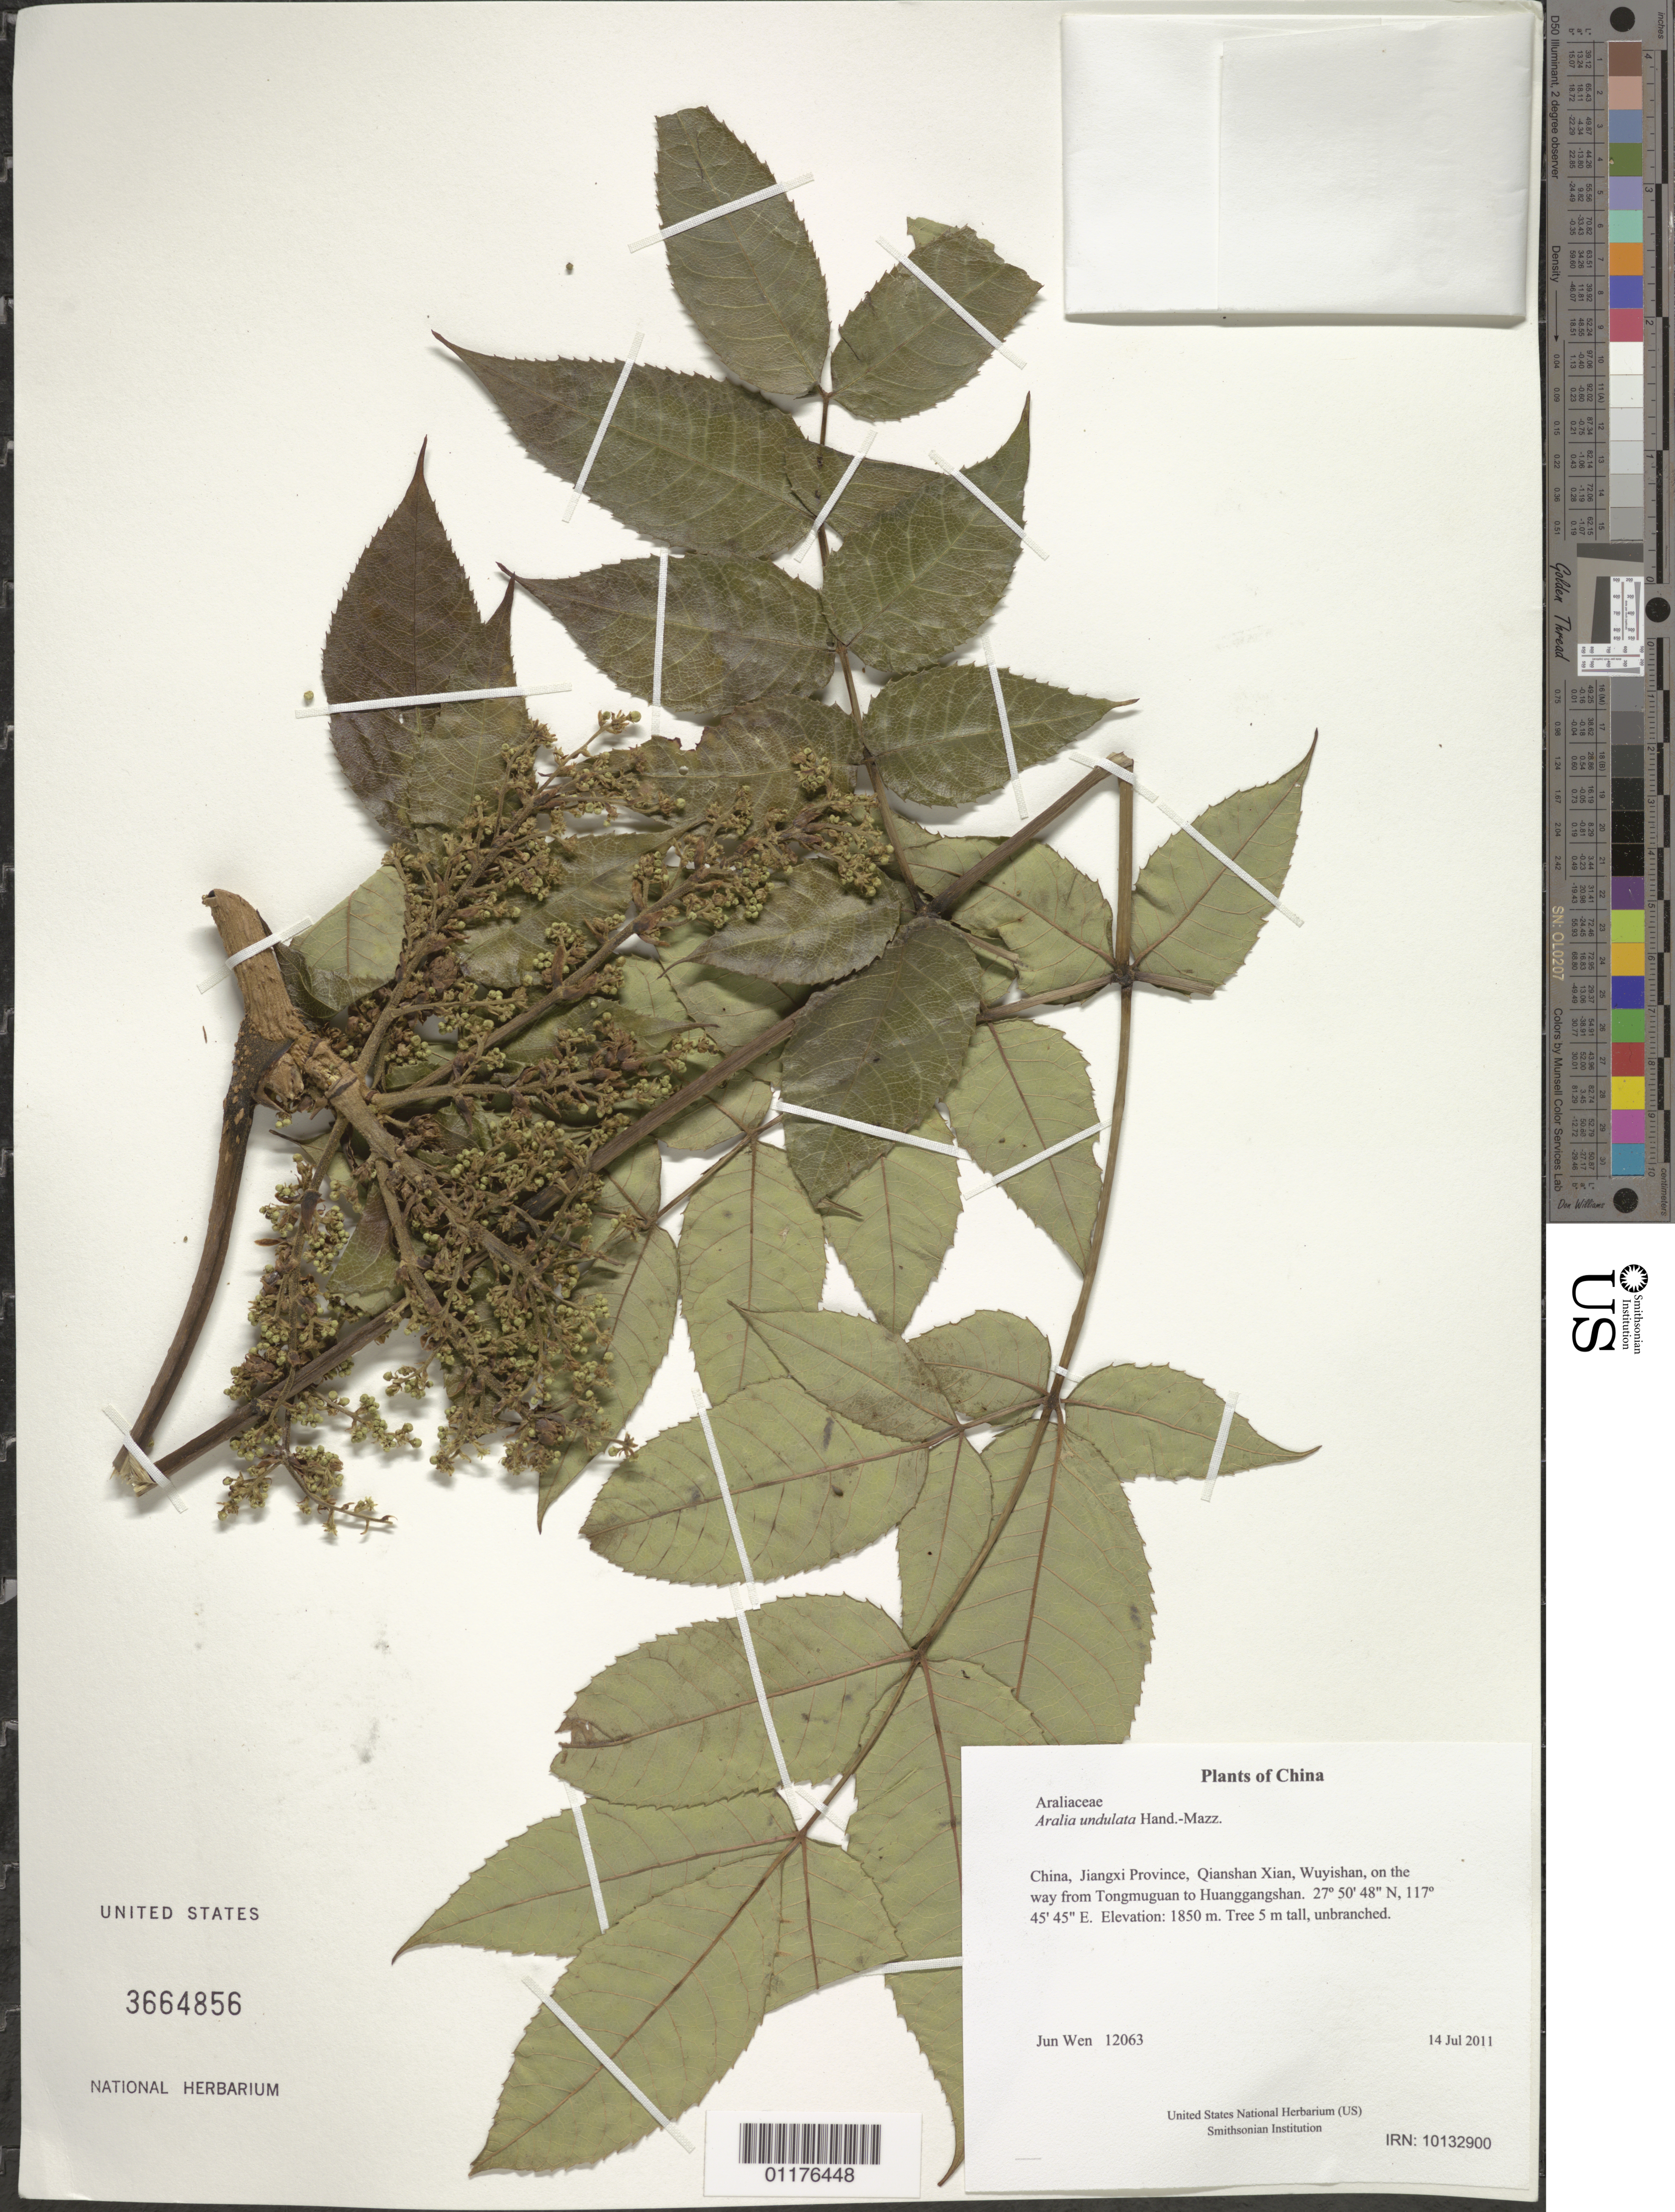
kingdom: Plantae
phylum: Tracheophyta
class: Magnoliopsida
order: Apiales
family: Araliaceae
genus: Aralia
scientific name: Aralia undulata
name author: Hand.-Mazz.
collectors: J. Wen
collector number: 12063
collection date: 2011-07-14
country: China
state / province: Jiangxi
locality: Qianshan Xian, Wuyishan, on the way from Tongmuguan to Huanggangshan.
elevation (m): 1850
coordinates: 27 50.806 N, 117 45.754 E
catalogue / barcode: US 3664856